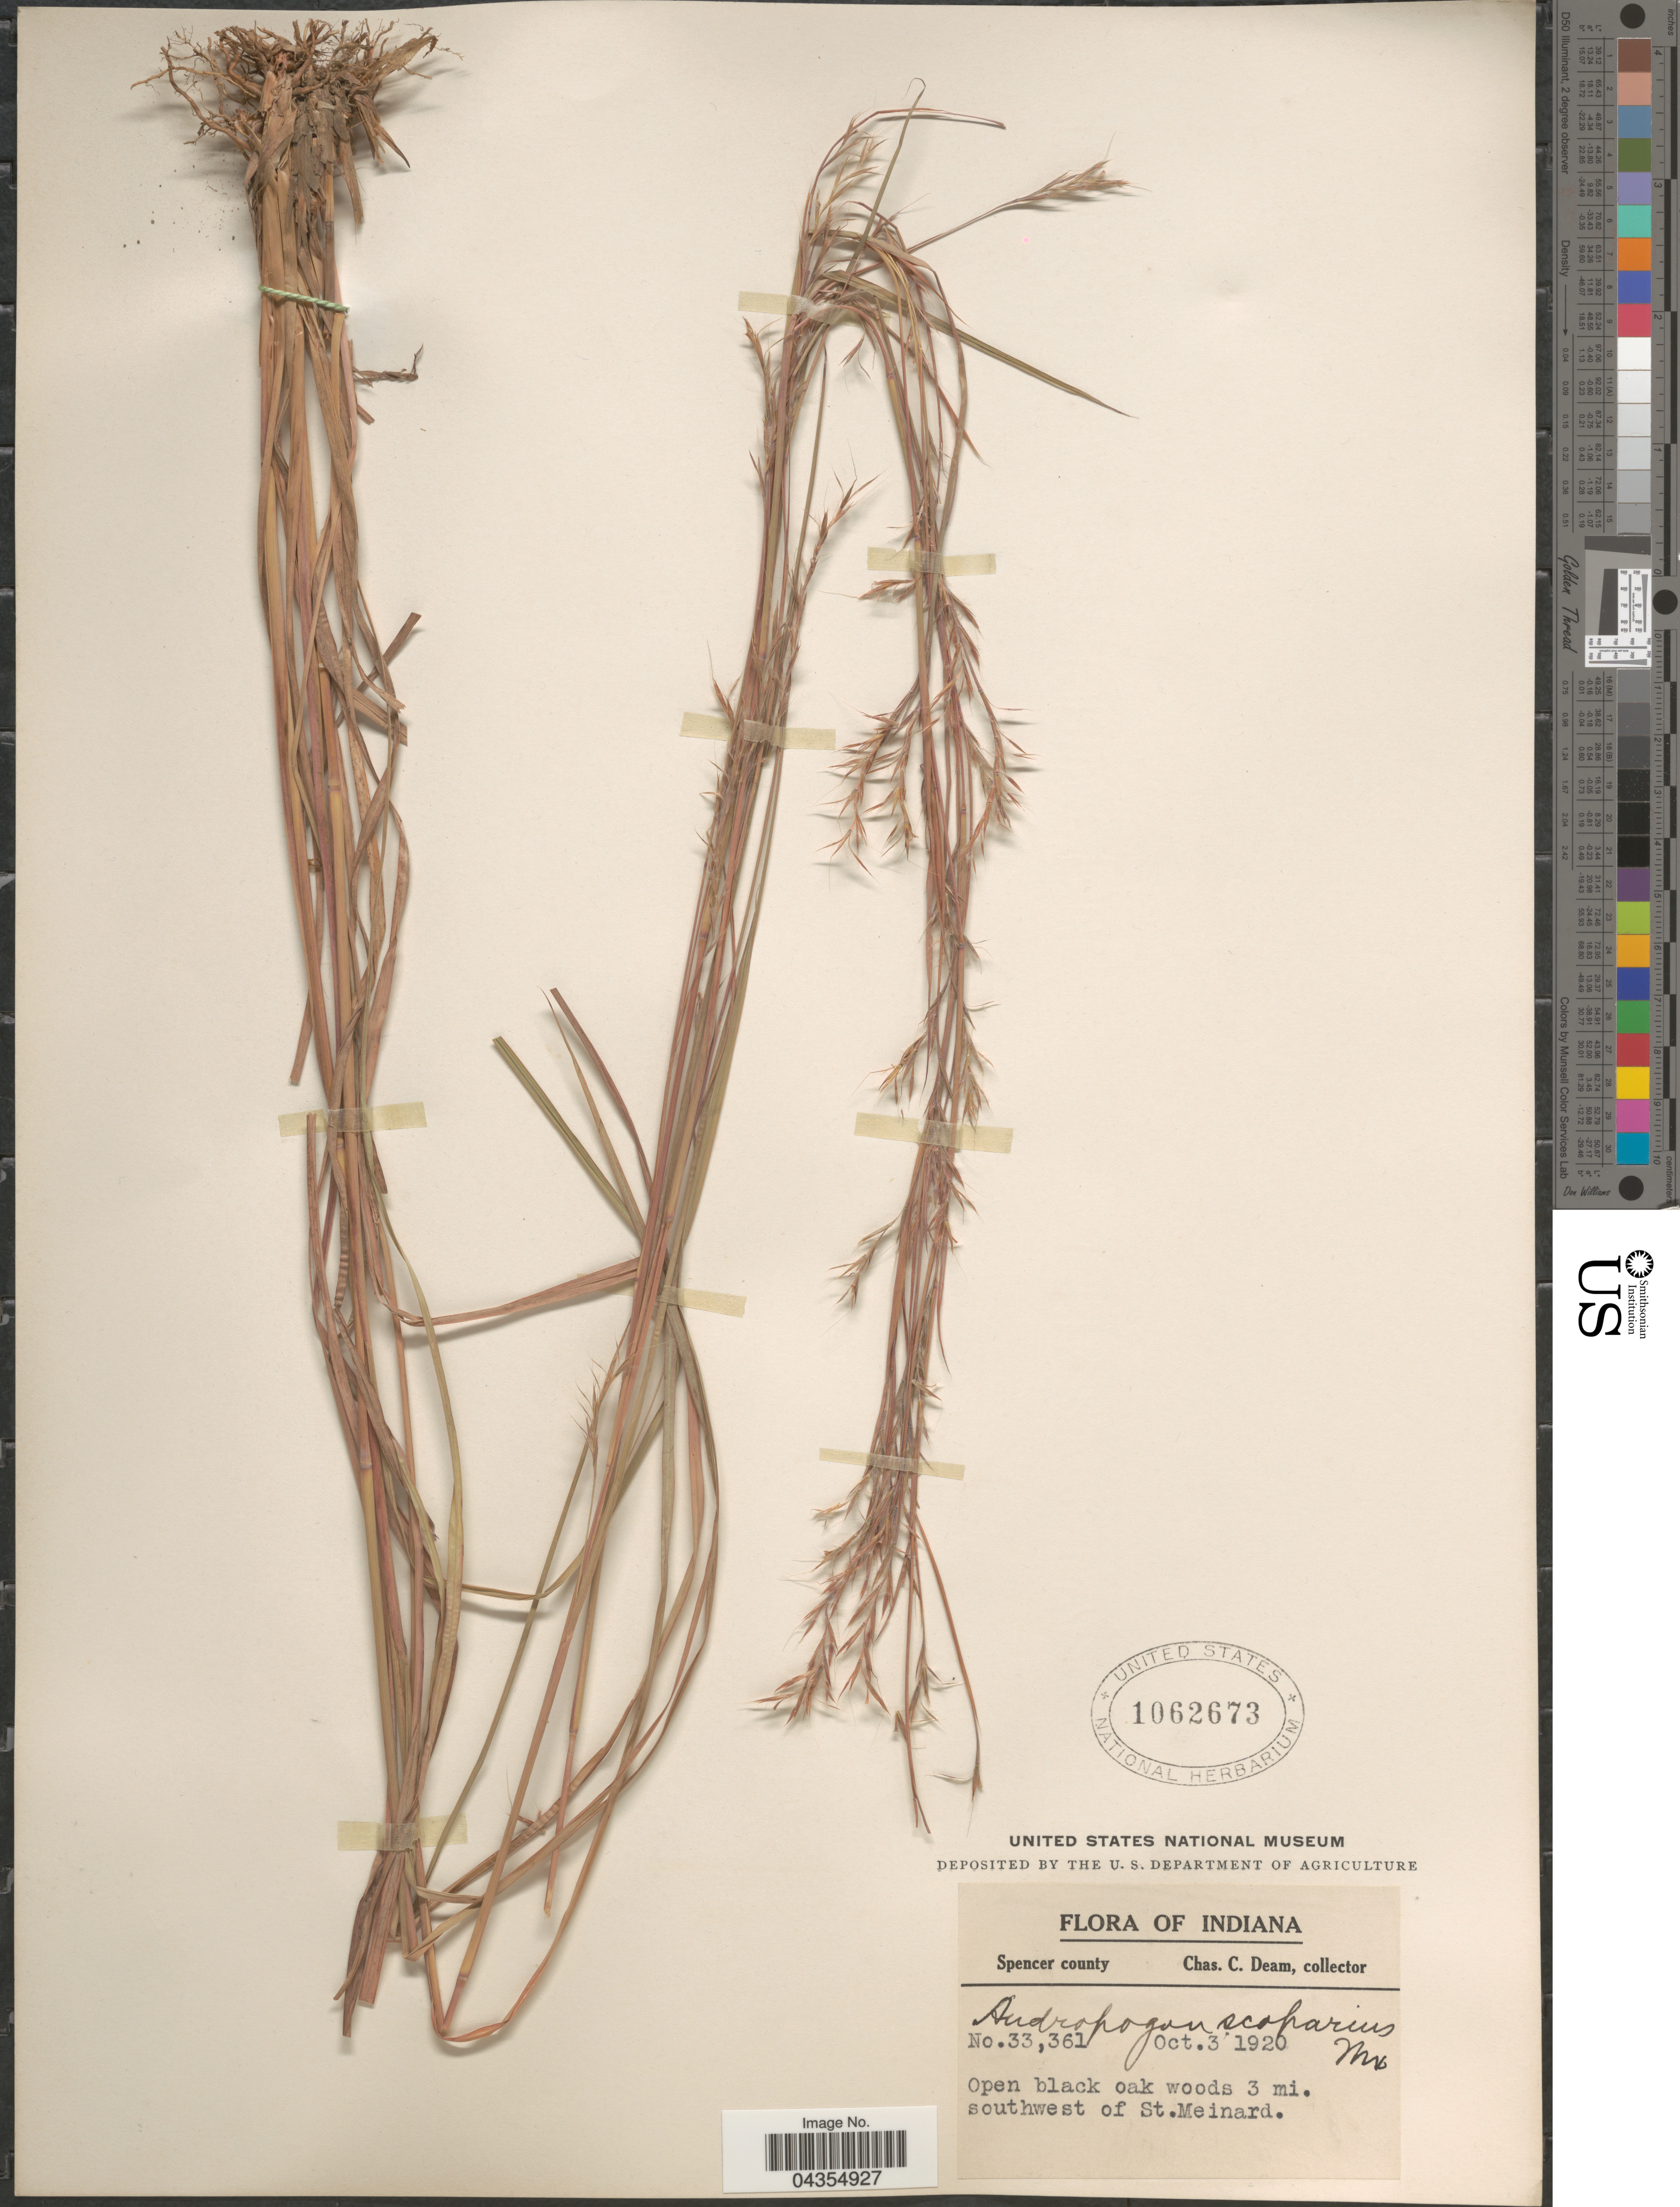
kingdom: Plantae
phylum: Tracheophyta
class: Liliopsida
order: Poales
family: Poaceae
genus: Schizachyrium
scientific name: Schizachyrium sanguineum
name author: (Retz.) Alston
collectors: C. C. Deam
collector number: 33361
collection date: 1920-10-03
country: United States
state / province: Indiana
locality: Spencer county. 3 mi. southwest of St. Meinard.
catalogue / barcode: US 1062673